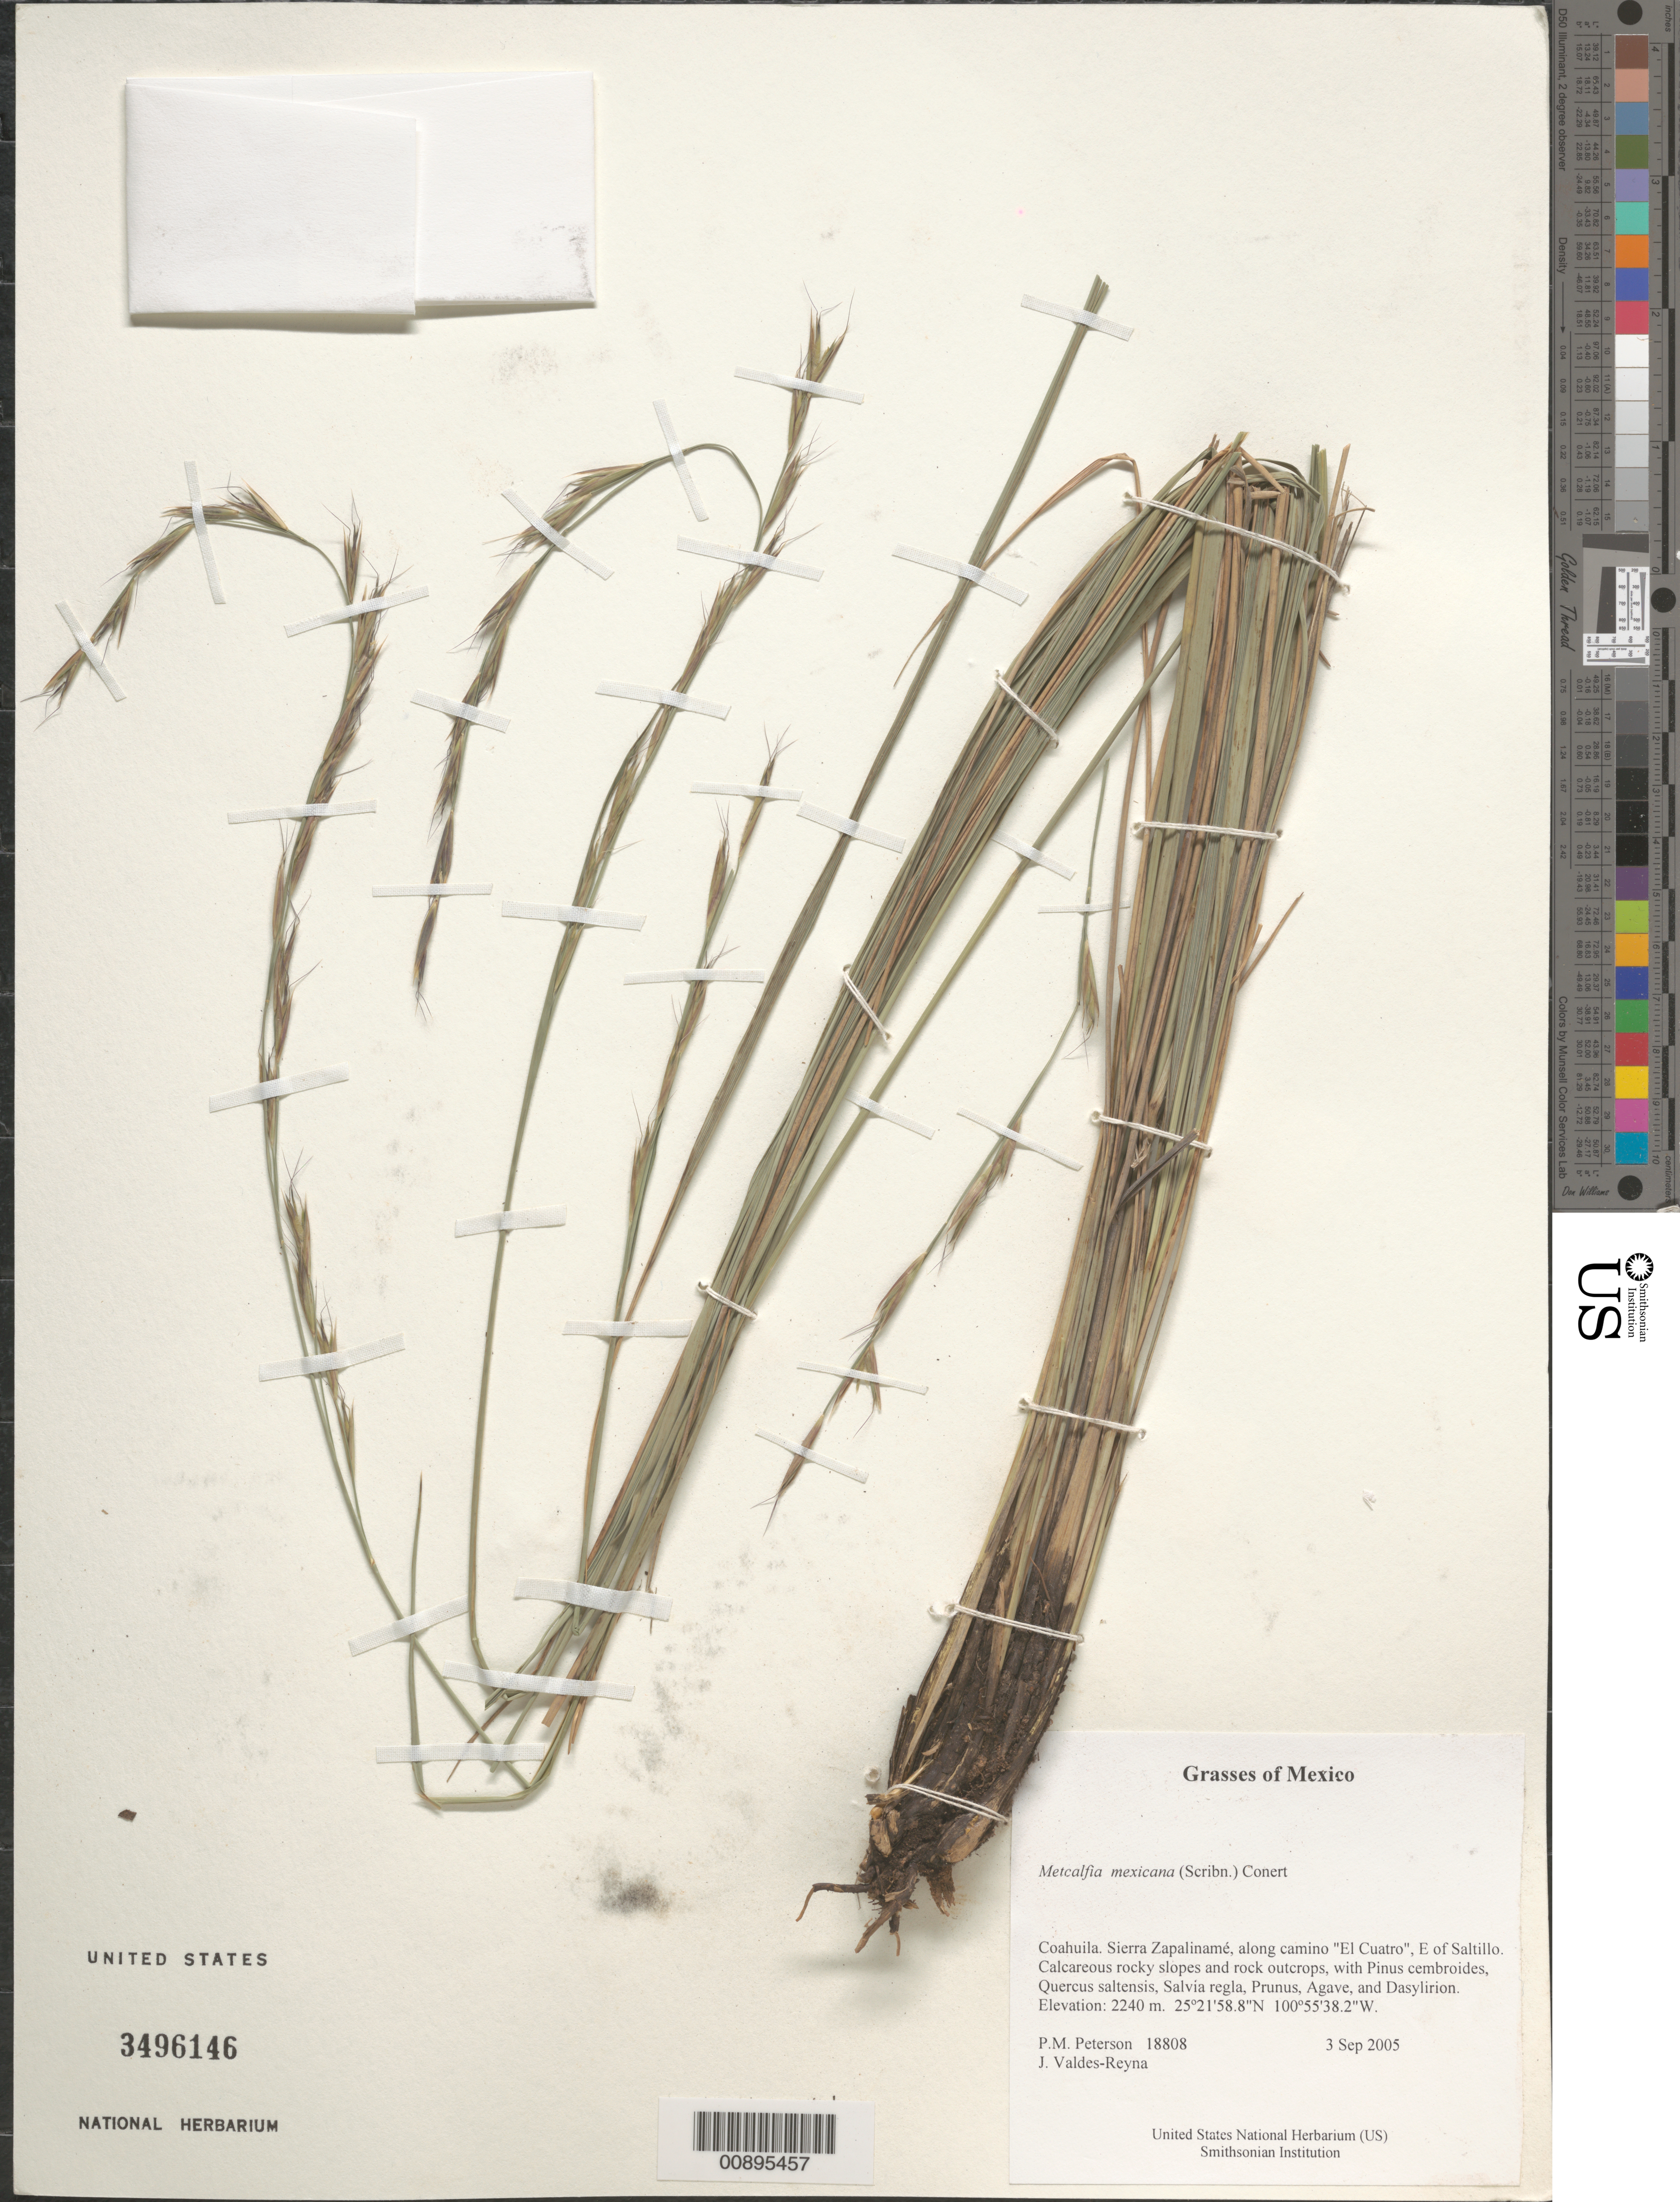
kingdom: Plantae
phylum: Tracheophyta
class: Liliopsida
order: Poales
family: Poaceae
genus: Metcalfia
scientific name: Metcalfia mexicana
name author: (Scribn.) Conert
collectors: P. M. Peterson & J. Valdés-Reyna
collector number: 18808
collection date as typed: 03 Sep 2005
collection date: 2005-09-03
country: Mexico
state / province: Coahuila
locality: Sierra Zapalinamé, along camino "El Cuatro", E of Saltillo. Calcareous rocky slopes and rock outcrops, with Pinus cembroides, Quercus saltensis, Salvia regla, Prunus, Agave, and Dasylirion.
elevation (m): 2240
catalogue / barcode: US 3496146